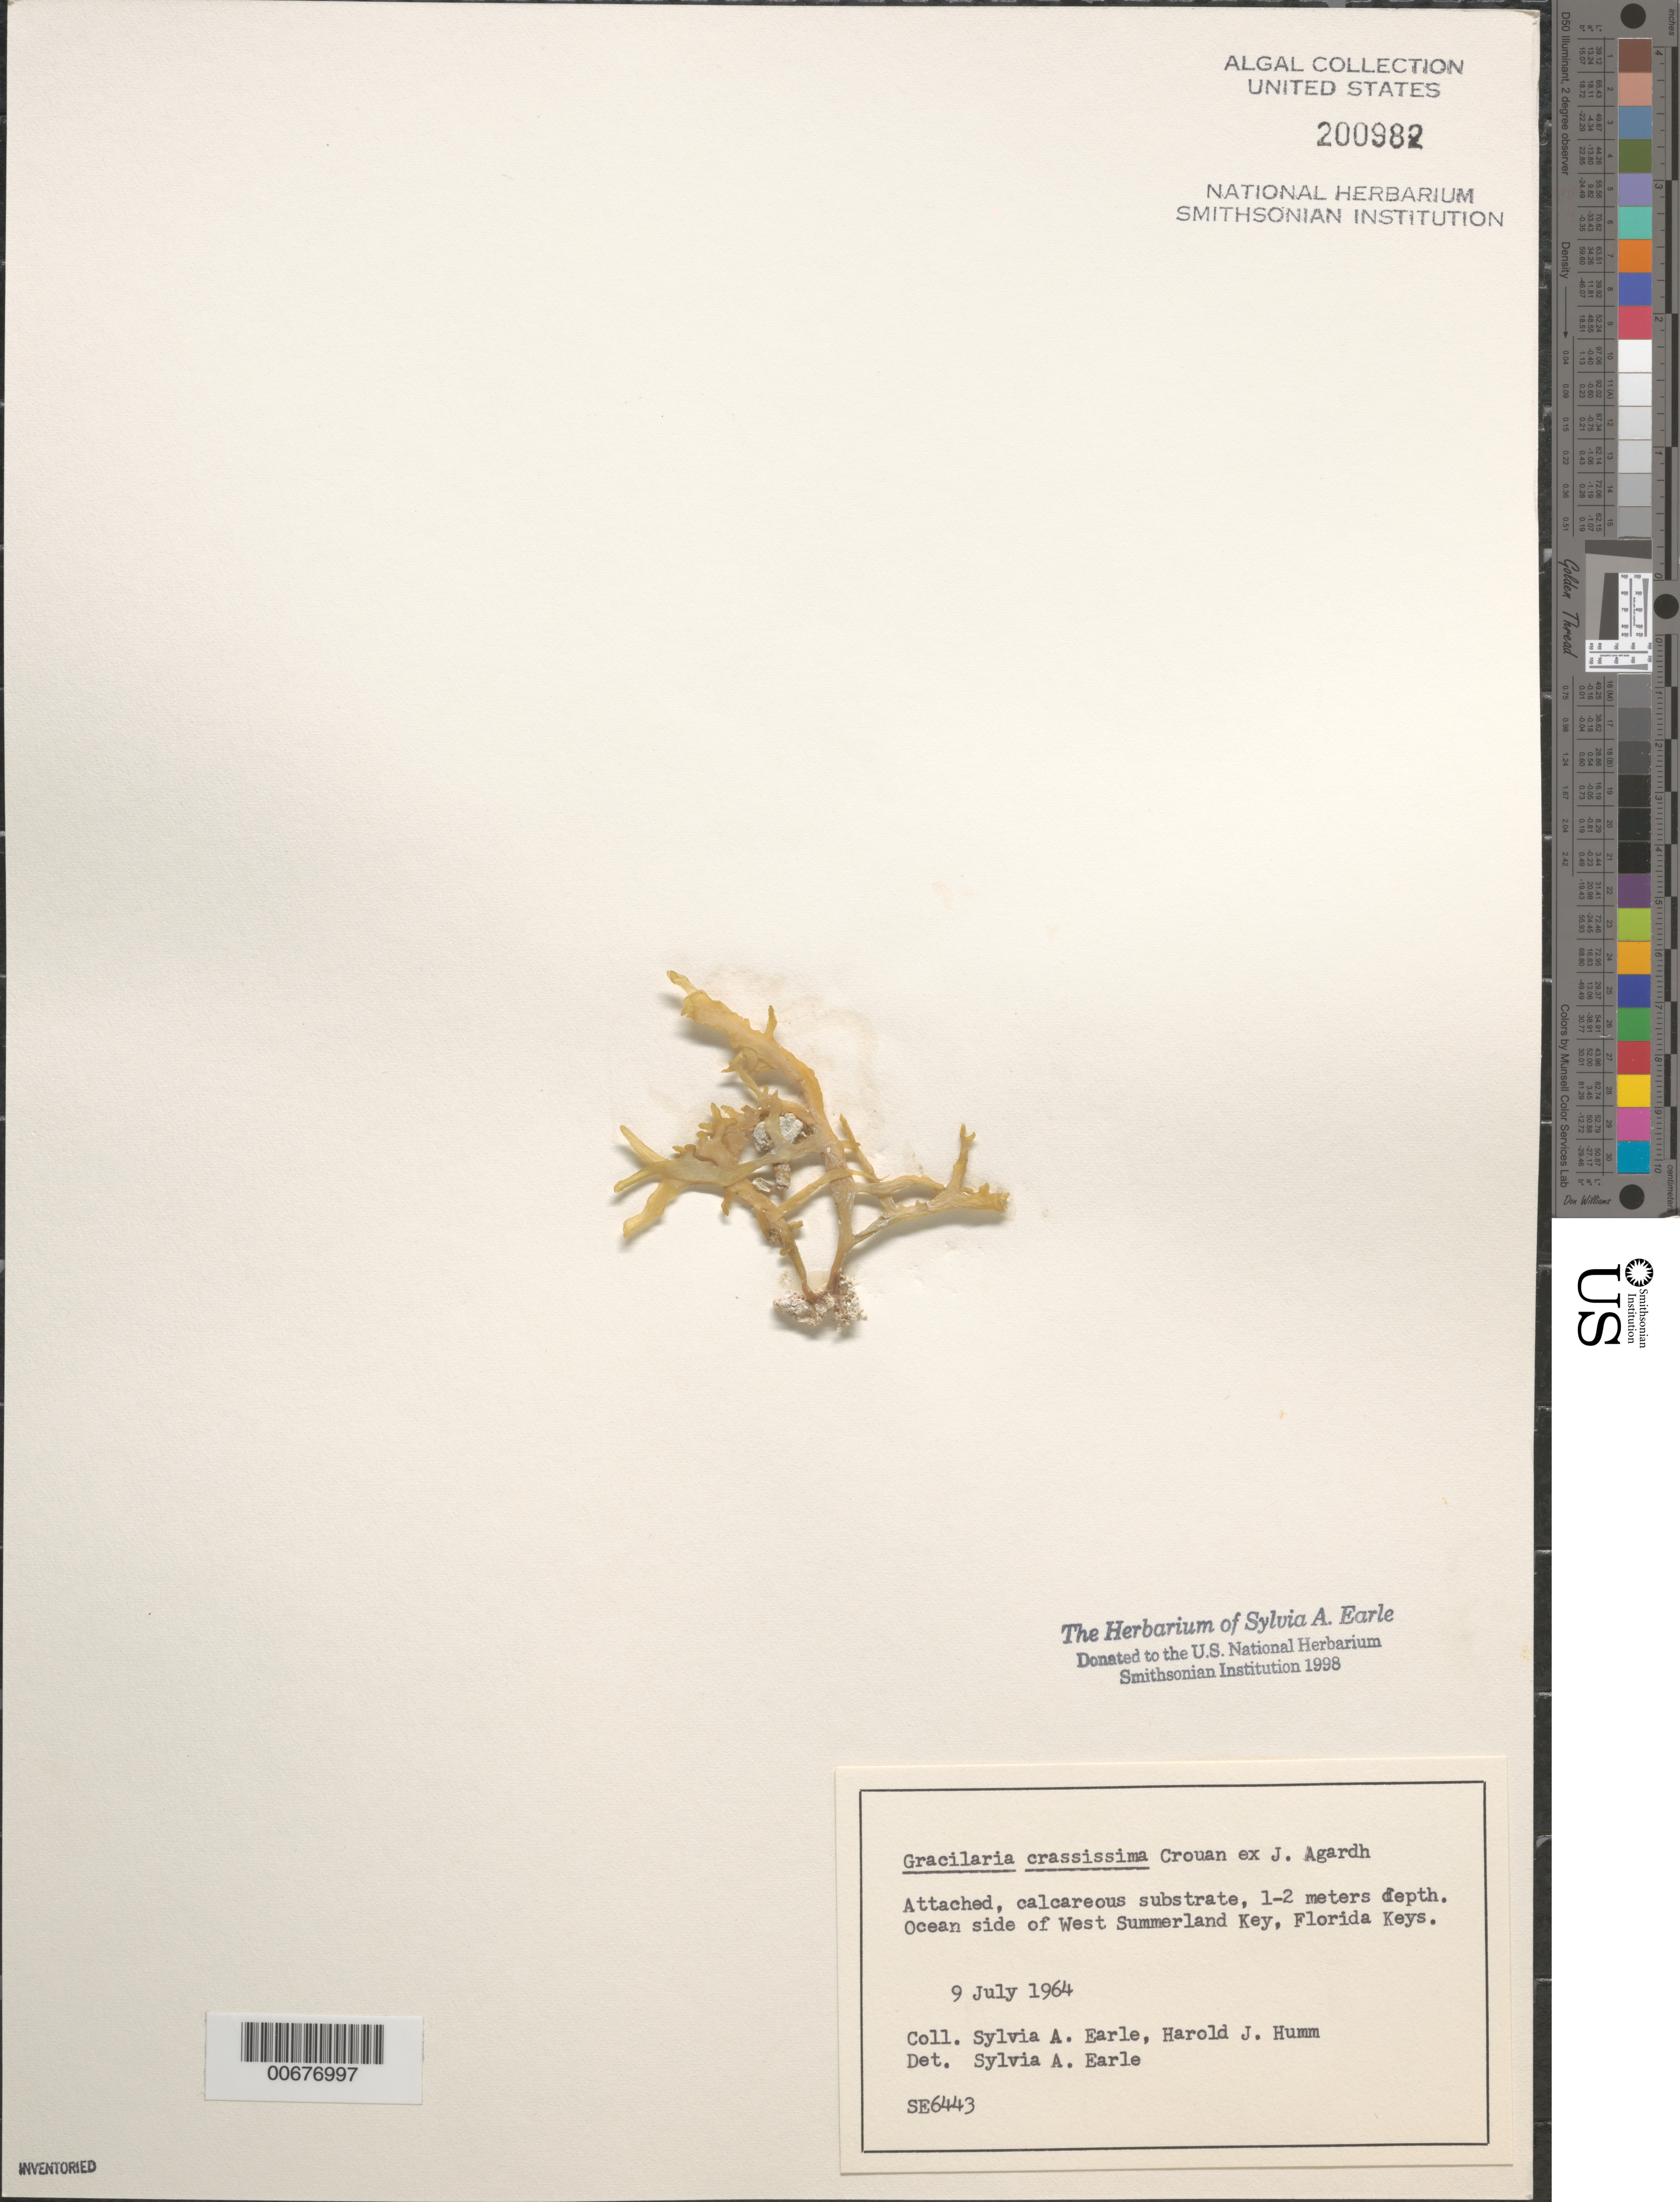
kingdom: Plantae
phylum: Rhodophyta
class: Florideophyceae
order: Gracilariales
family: Gracilariaceae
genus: Gracilaria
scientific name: Gracilaria crassissima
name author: (P. Crouan & H. Crouan) P. Crouan & H. Crouan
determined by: Earle, S. A.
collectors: S. A. Earle & H. J. Humm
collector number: SE 6443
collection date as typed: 09 Jul 1964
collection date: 1964-07-09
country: United States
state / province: Florida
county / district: Monroe County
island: West Summerland Key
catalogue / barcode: US 200982